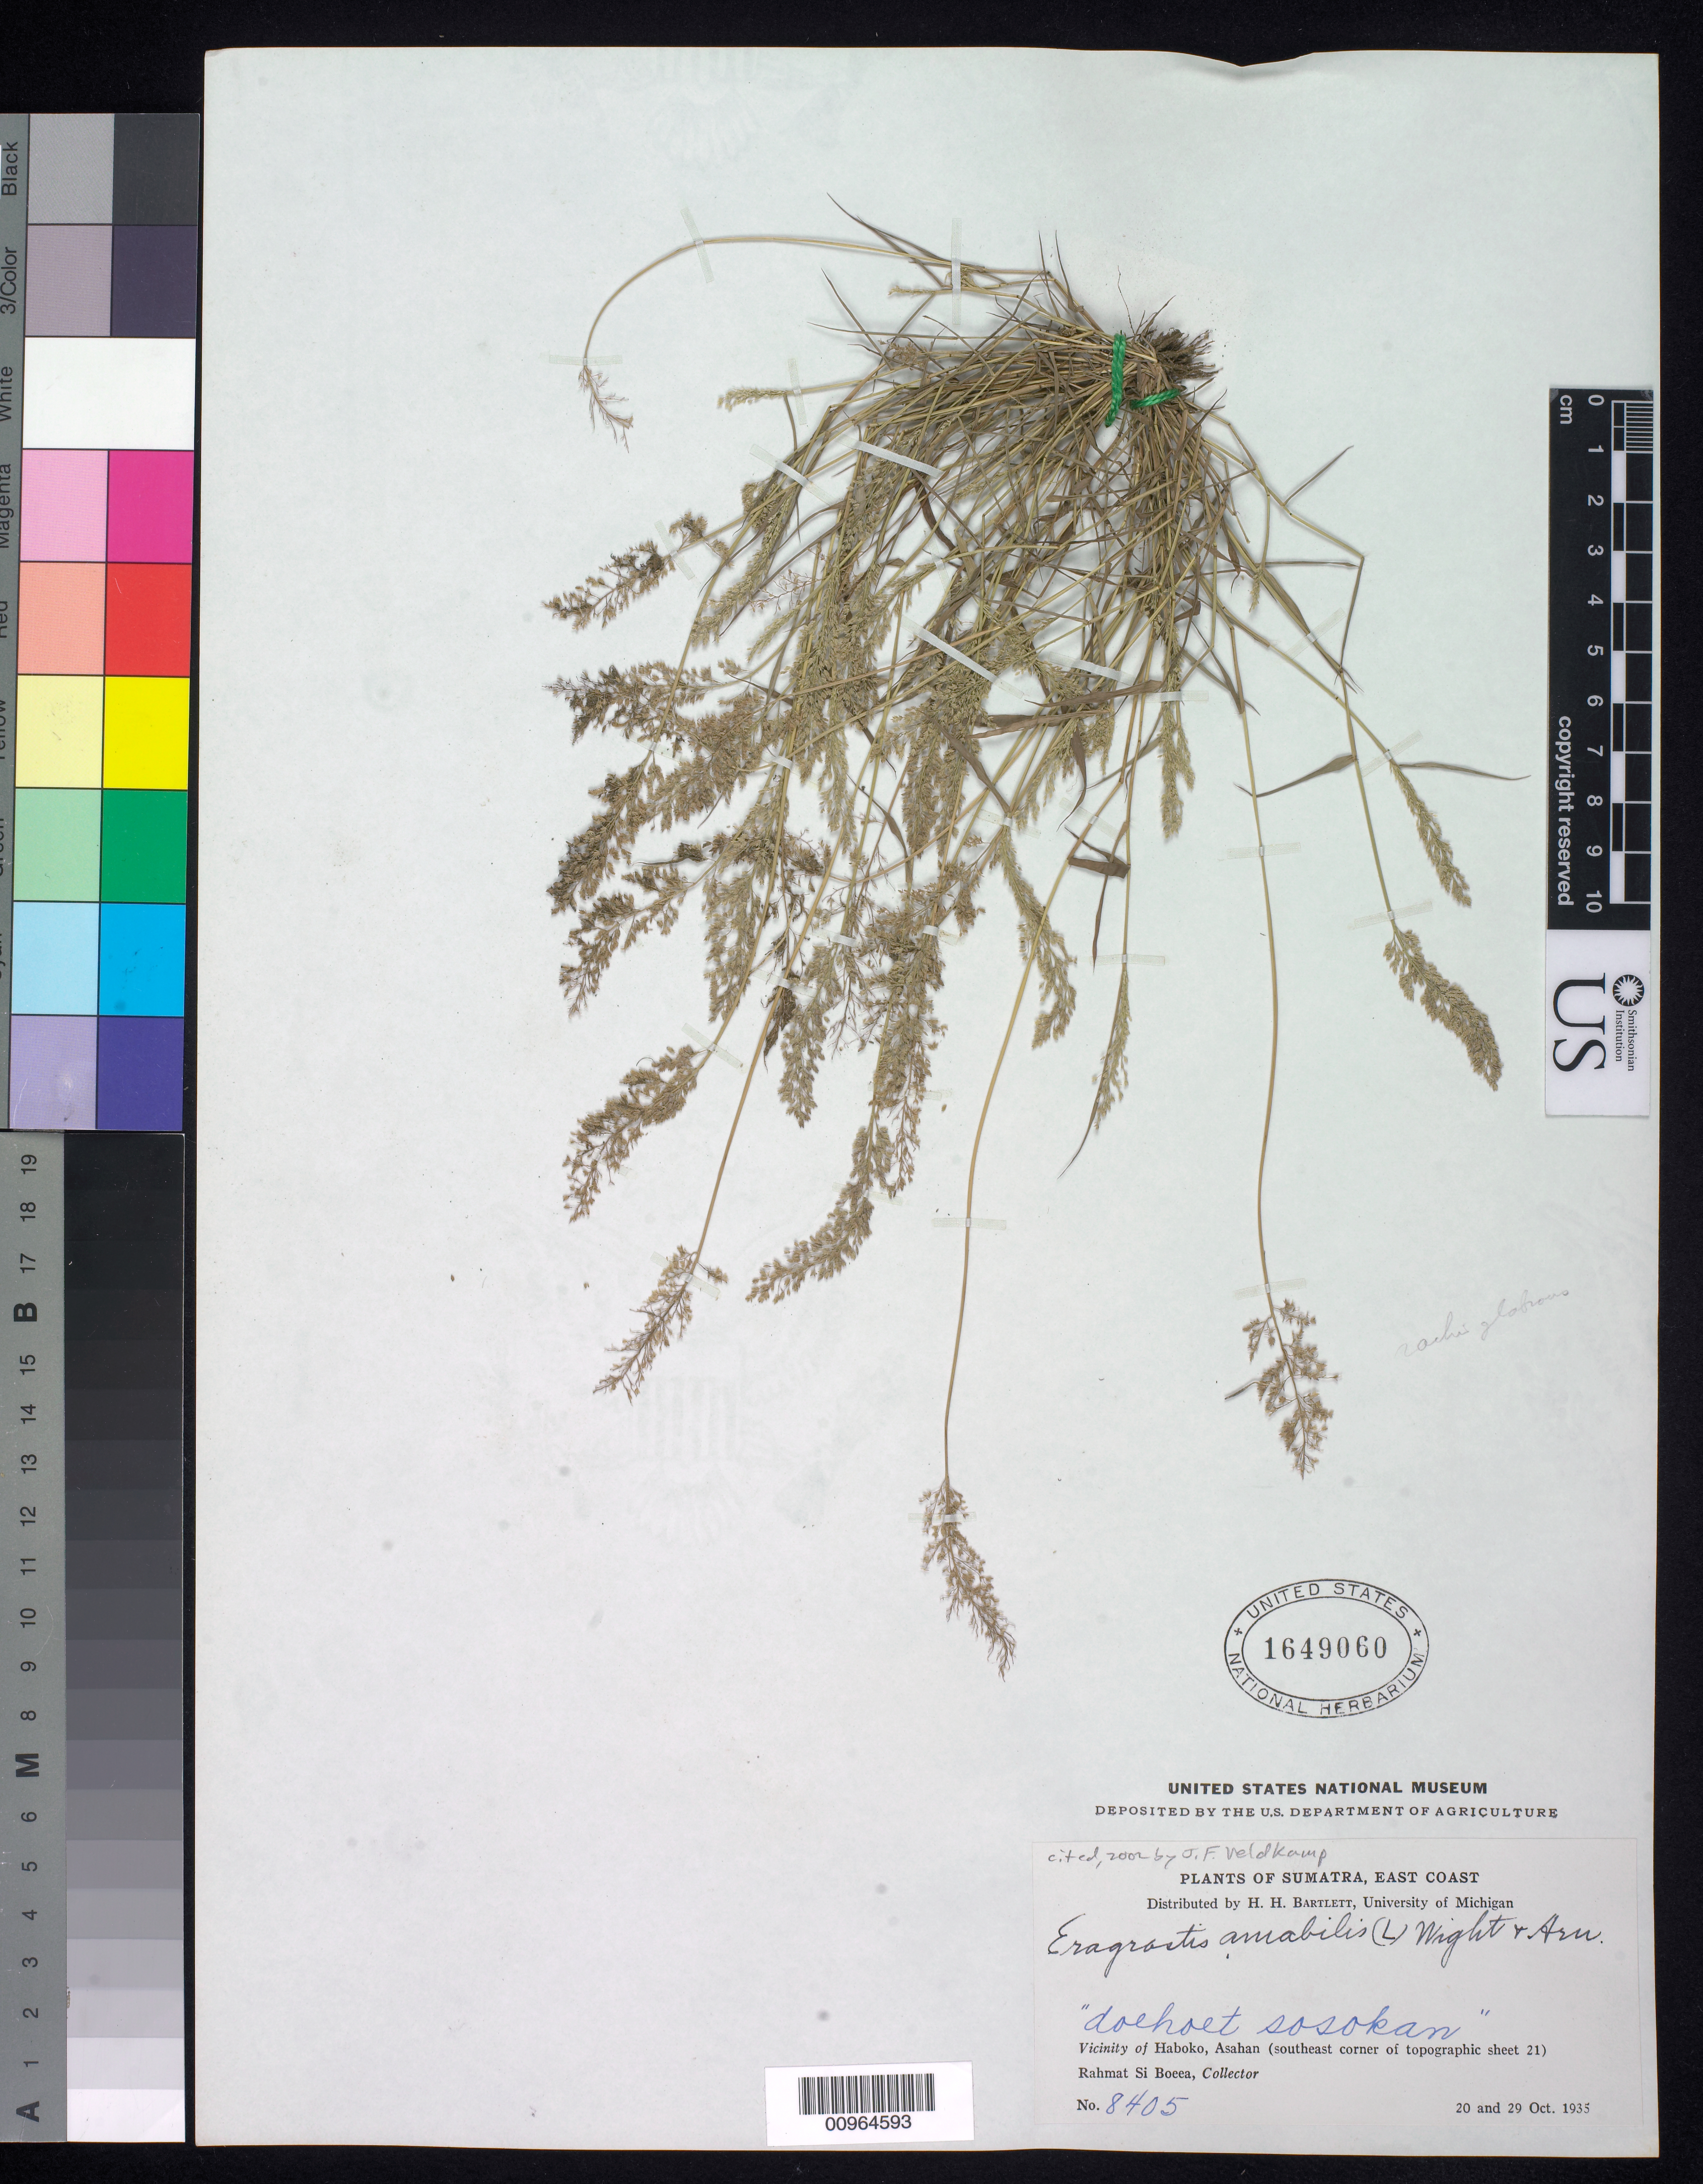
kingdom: Plantae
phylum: Tracheophyta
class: Liliopsida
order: Poales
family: Poaceae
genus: Eragrostis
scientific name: Eragrostis tenella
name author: (L.) P. Beauv. ex Roem. & Schult.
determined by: Wagner, W. L., (BOT), Smithsonian Institution - National Museum of Natural History (UNITED STATES)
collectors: Rahmat Si Boeea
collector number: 8405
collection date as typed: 20 Oct 1935 and 29 Oct 1935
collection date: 1935-10-20,1935-10-29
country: Indonesia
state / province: Sumatra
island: Sumatra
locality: Vicinity of Hoboko, Asahan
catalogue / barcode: US 1649060